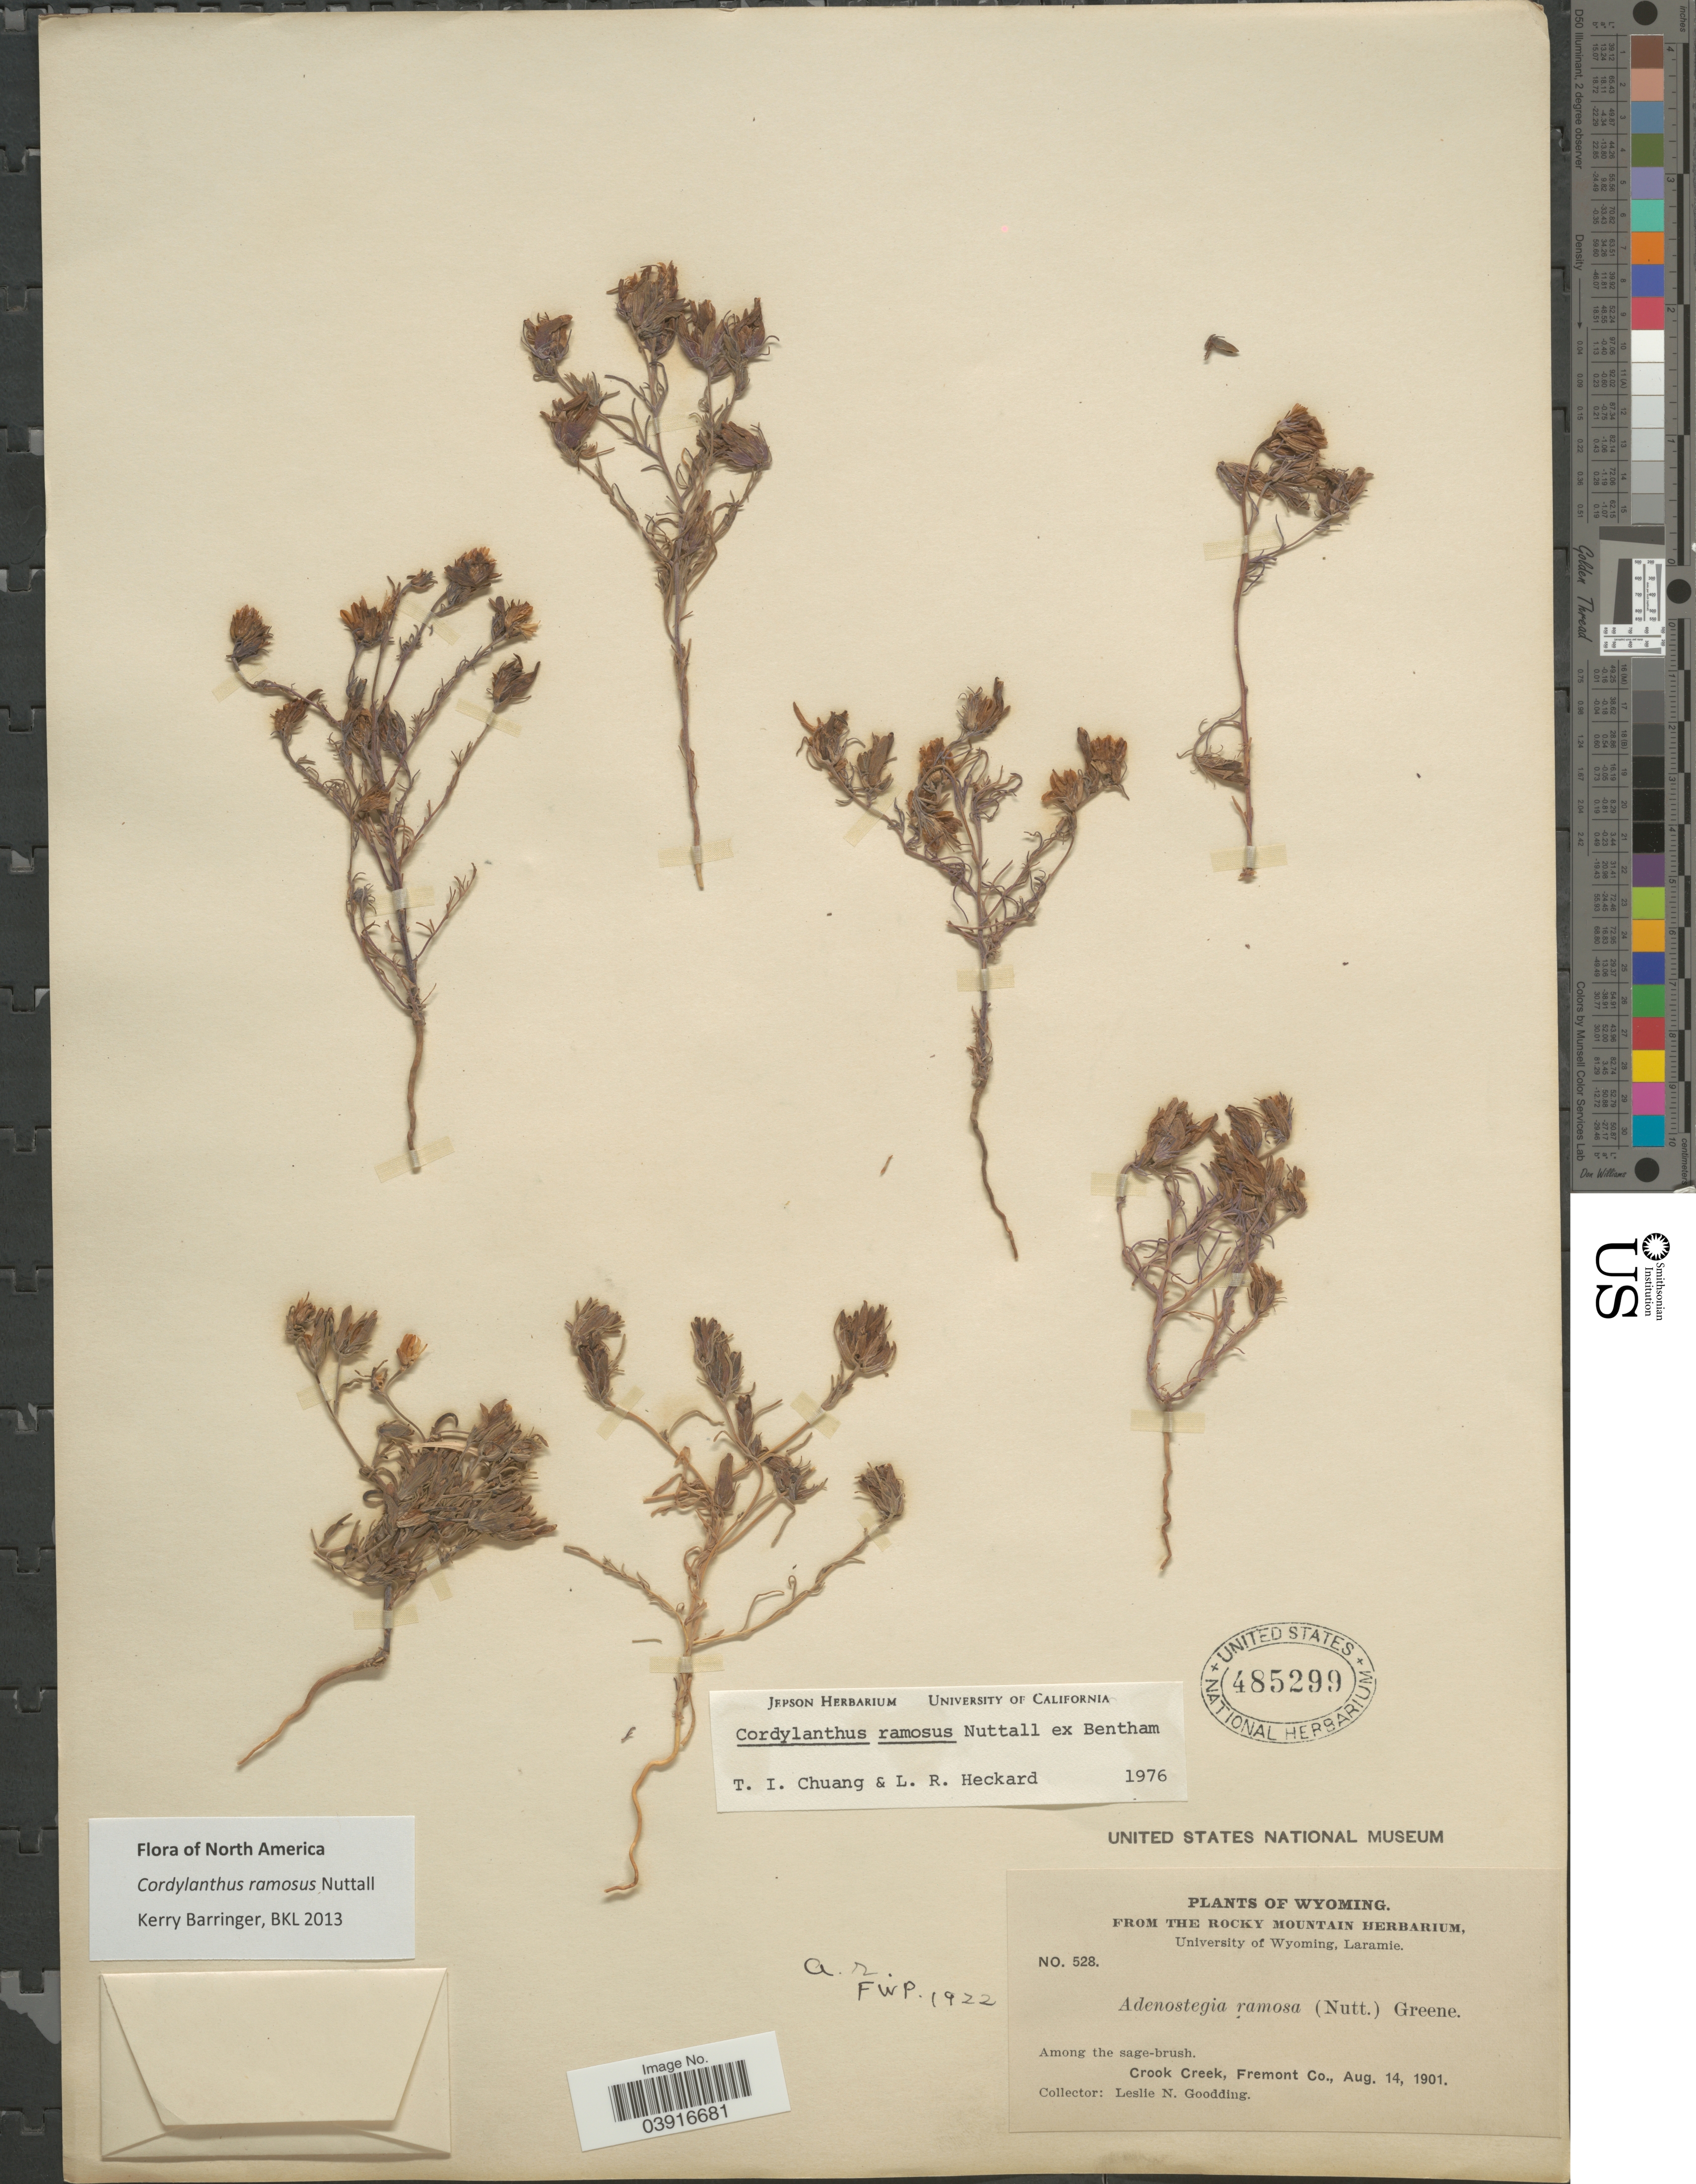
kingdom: Plantae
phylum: Tracheophyta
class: Magnoliopsida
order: Lamiales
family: Orobanchaceae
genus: Cordylanthus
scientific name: Cordylanthus ramosus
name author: Nutt. ex Benth.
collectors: L. N. Goodding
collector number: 528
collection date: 1901-08-14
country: United States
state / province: Wyoming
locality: Among the sage-brush. Crook Creek, Fremont Co.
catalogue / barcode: US 485299